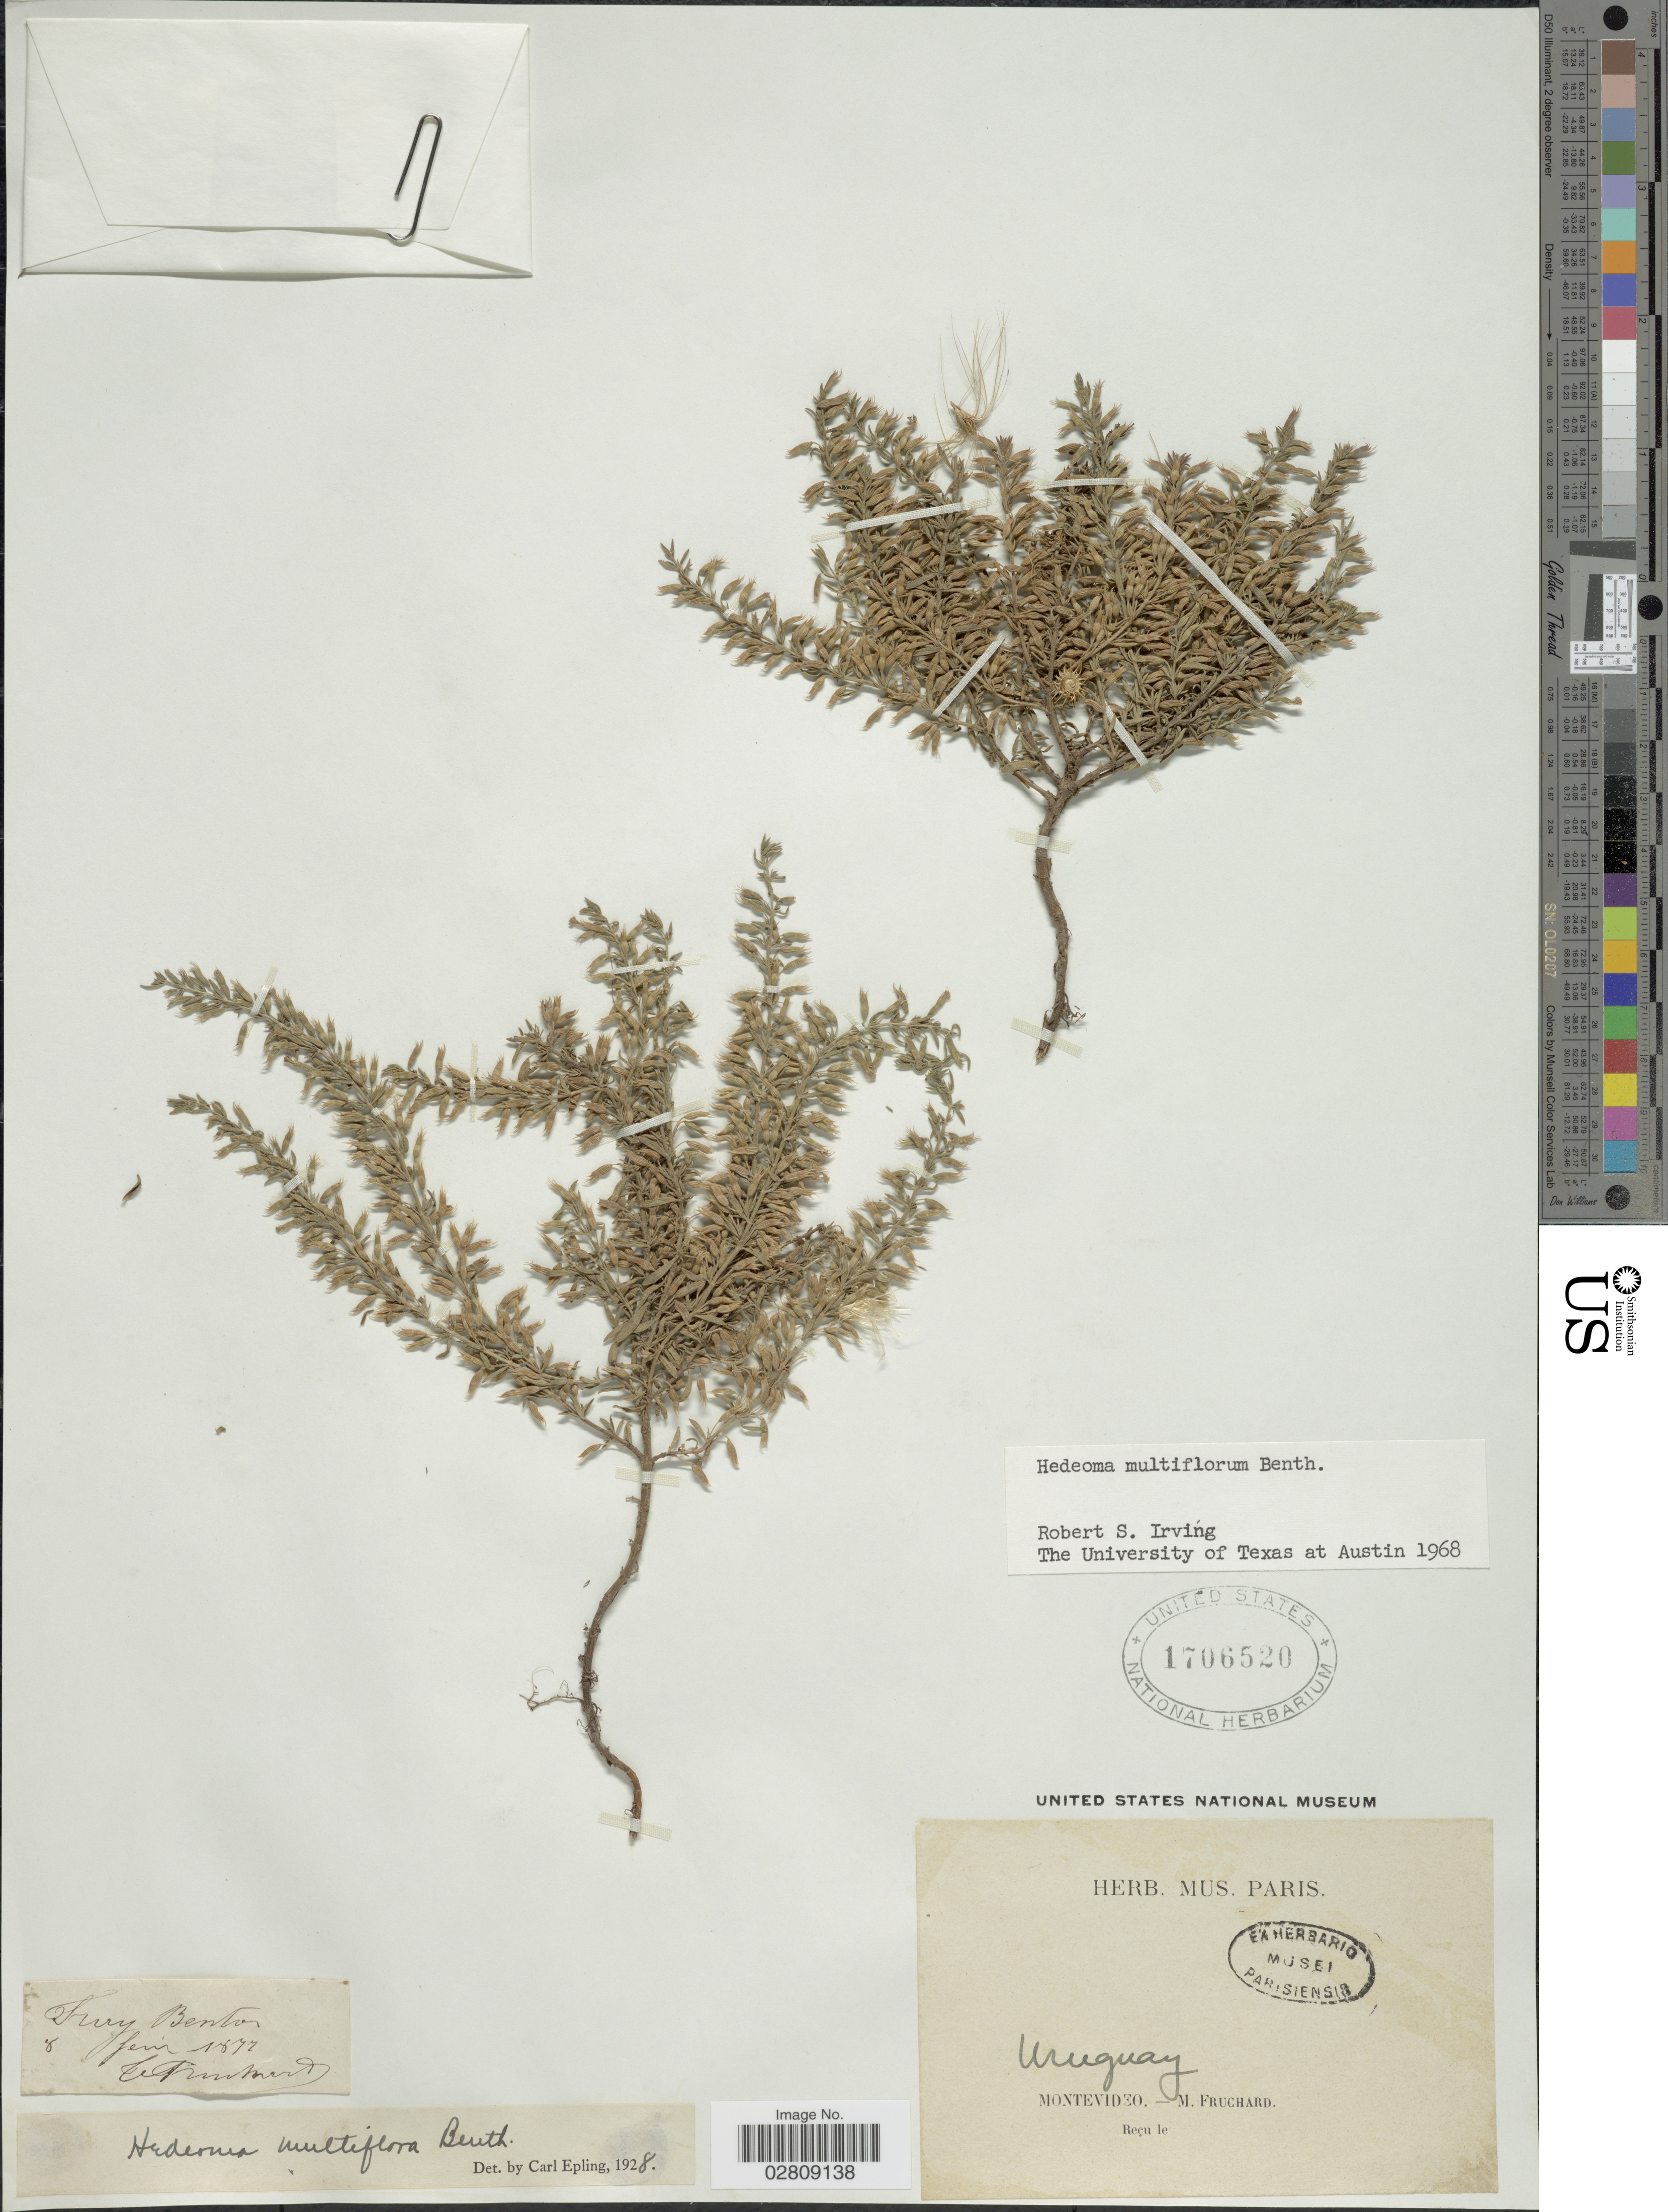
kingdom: Plantae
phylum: Tracheophyta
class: Magnoliopsida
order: Lamiales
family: Lamiaceae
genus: Hedeoma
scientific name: Hedeoma multiflora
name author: Benth.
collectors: M. Fruchard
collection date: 1877-02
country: Uruguay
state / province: Montevideo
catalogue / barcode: US 1706520